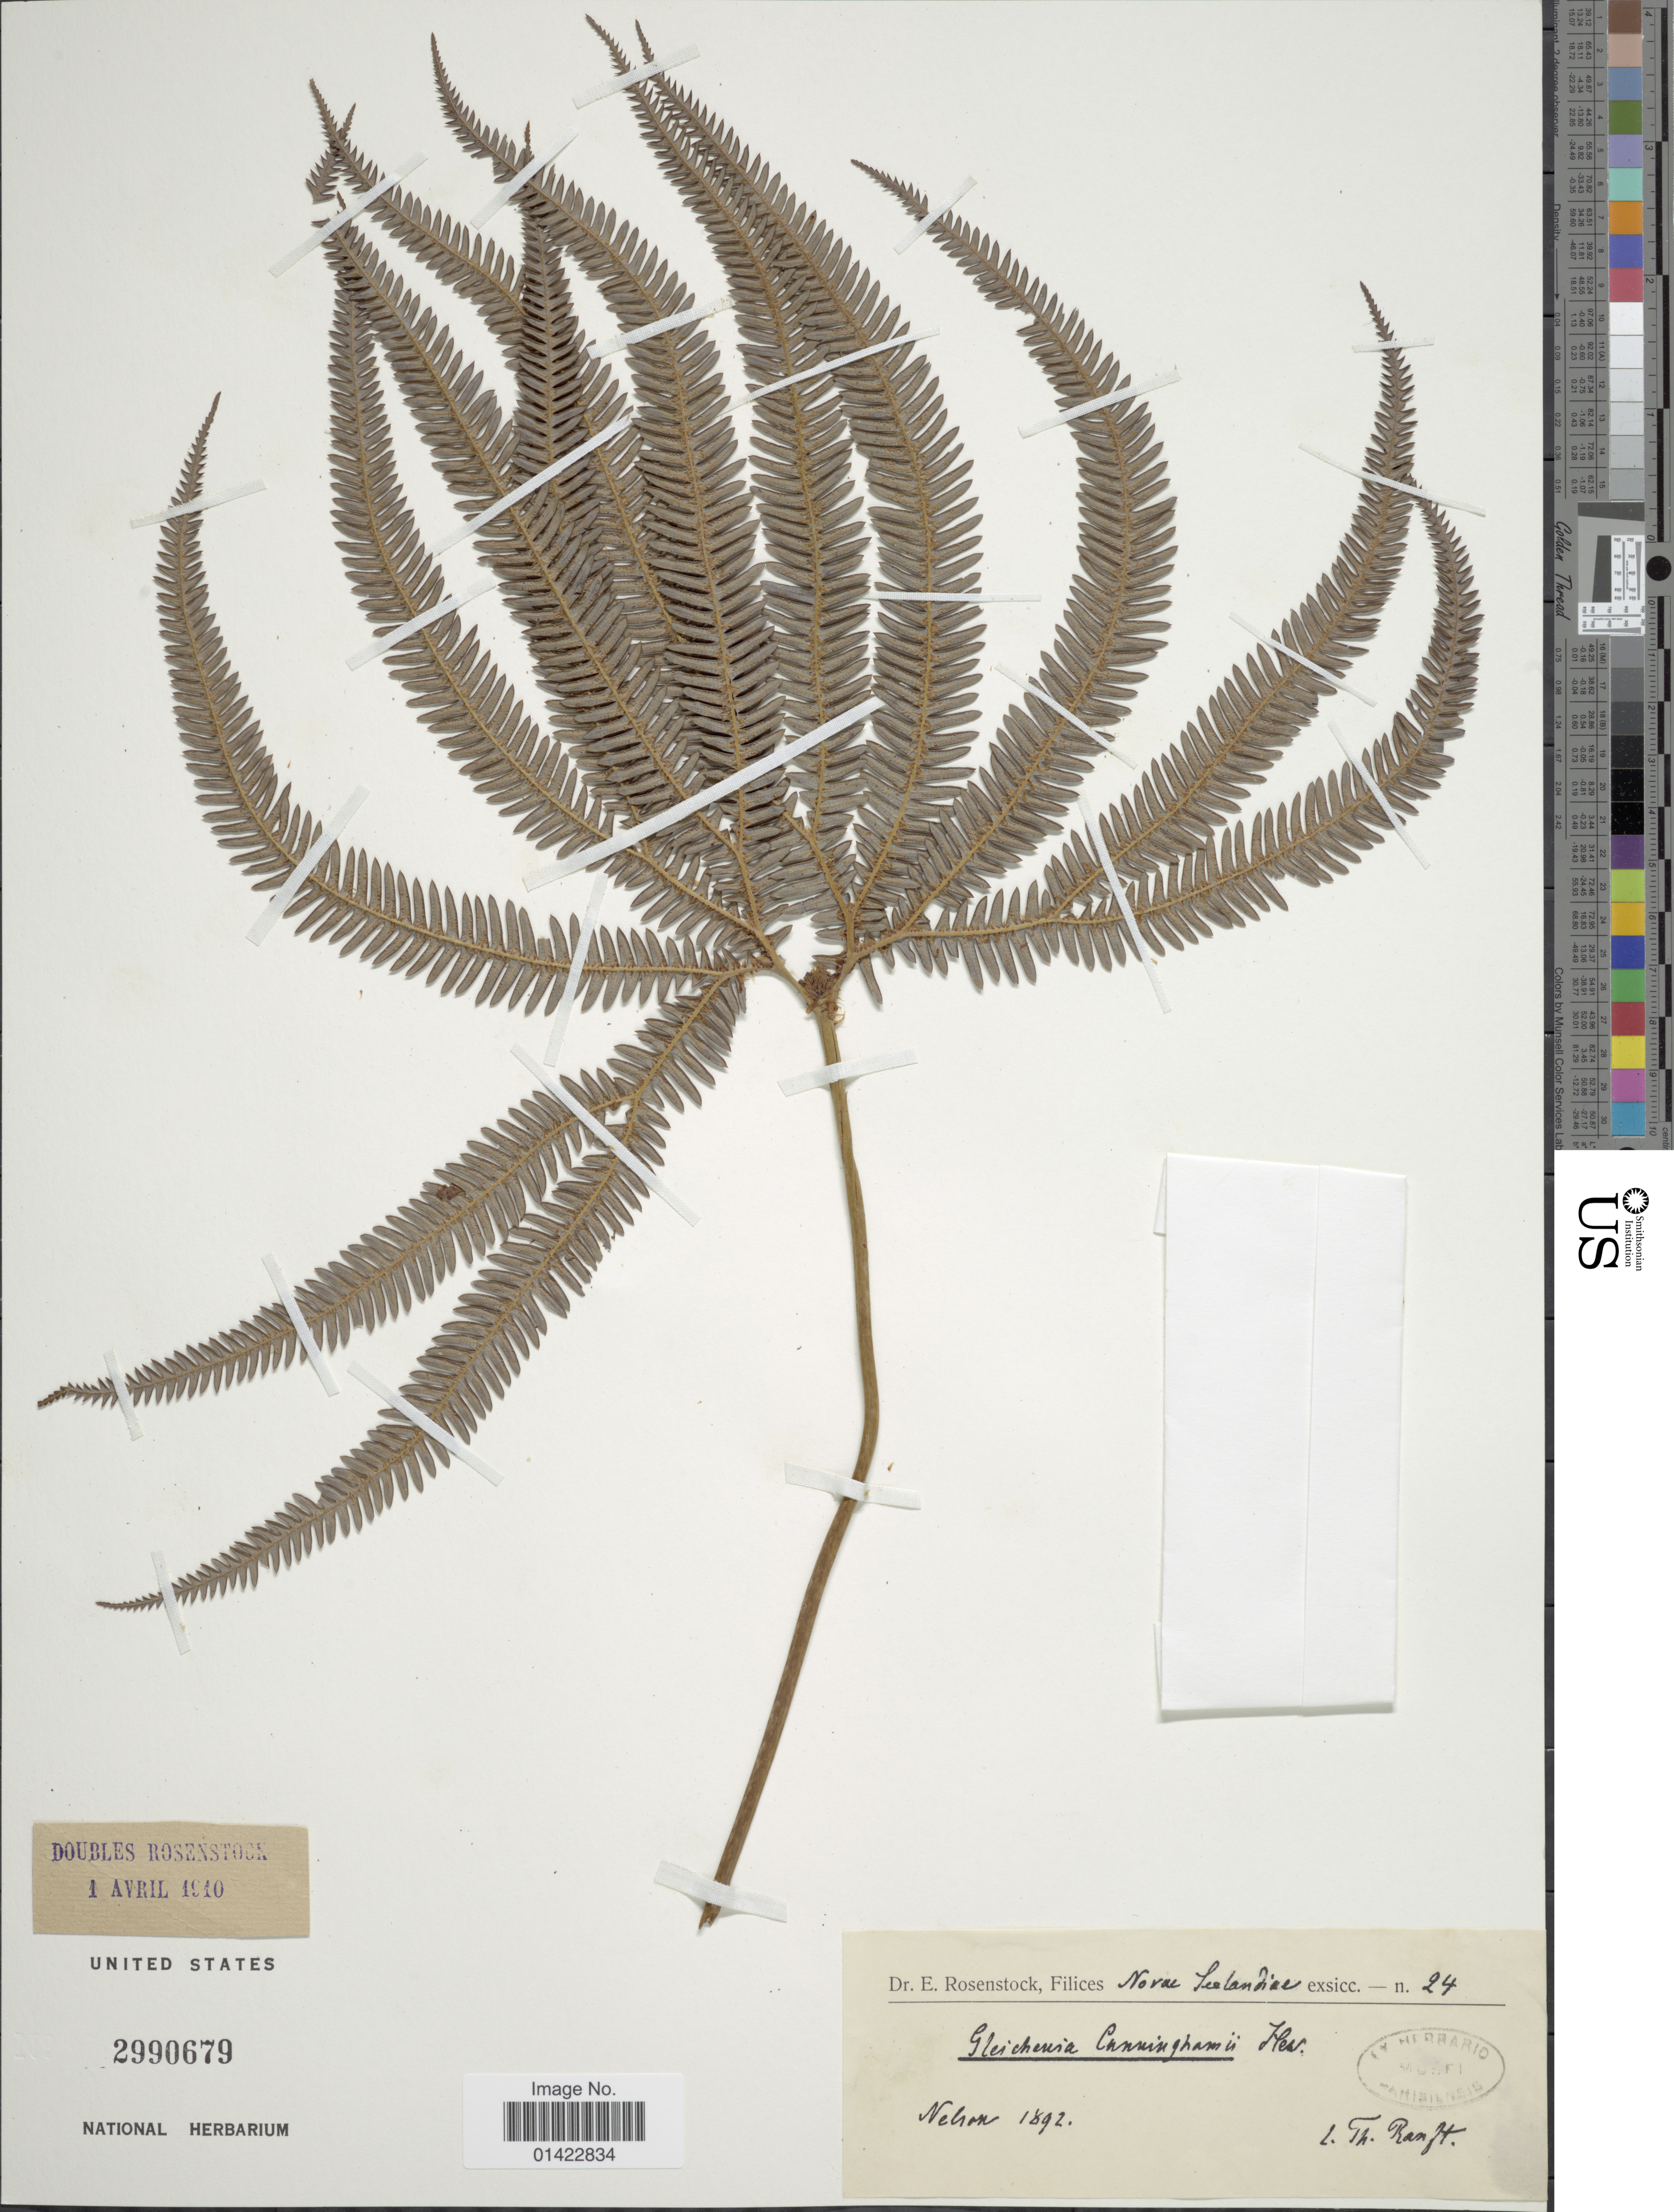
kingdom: Plantae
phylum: Tracheophyta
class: Polypodiopsida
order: Gleicheniales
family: Gleicheniaceae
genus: Sticherus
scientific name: Sticherus cunninghamii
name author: (Heward ex Hook.) Ching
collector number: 24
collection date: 1892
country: New Zealand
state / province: Nelson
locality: Nelson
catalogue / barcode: US 2990679